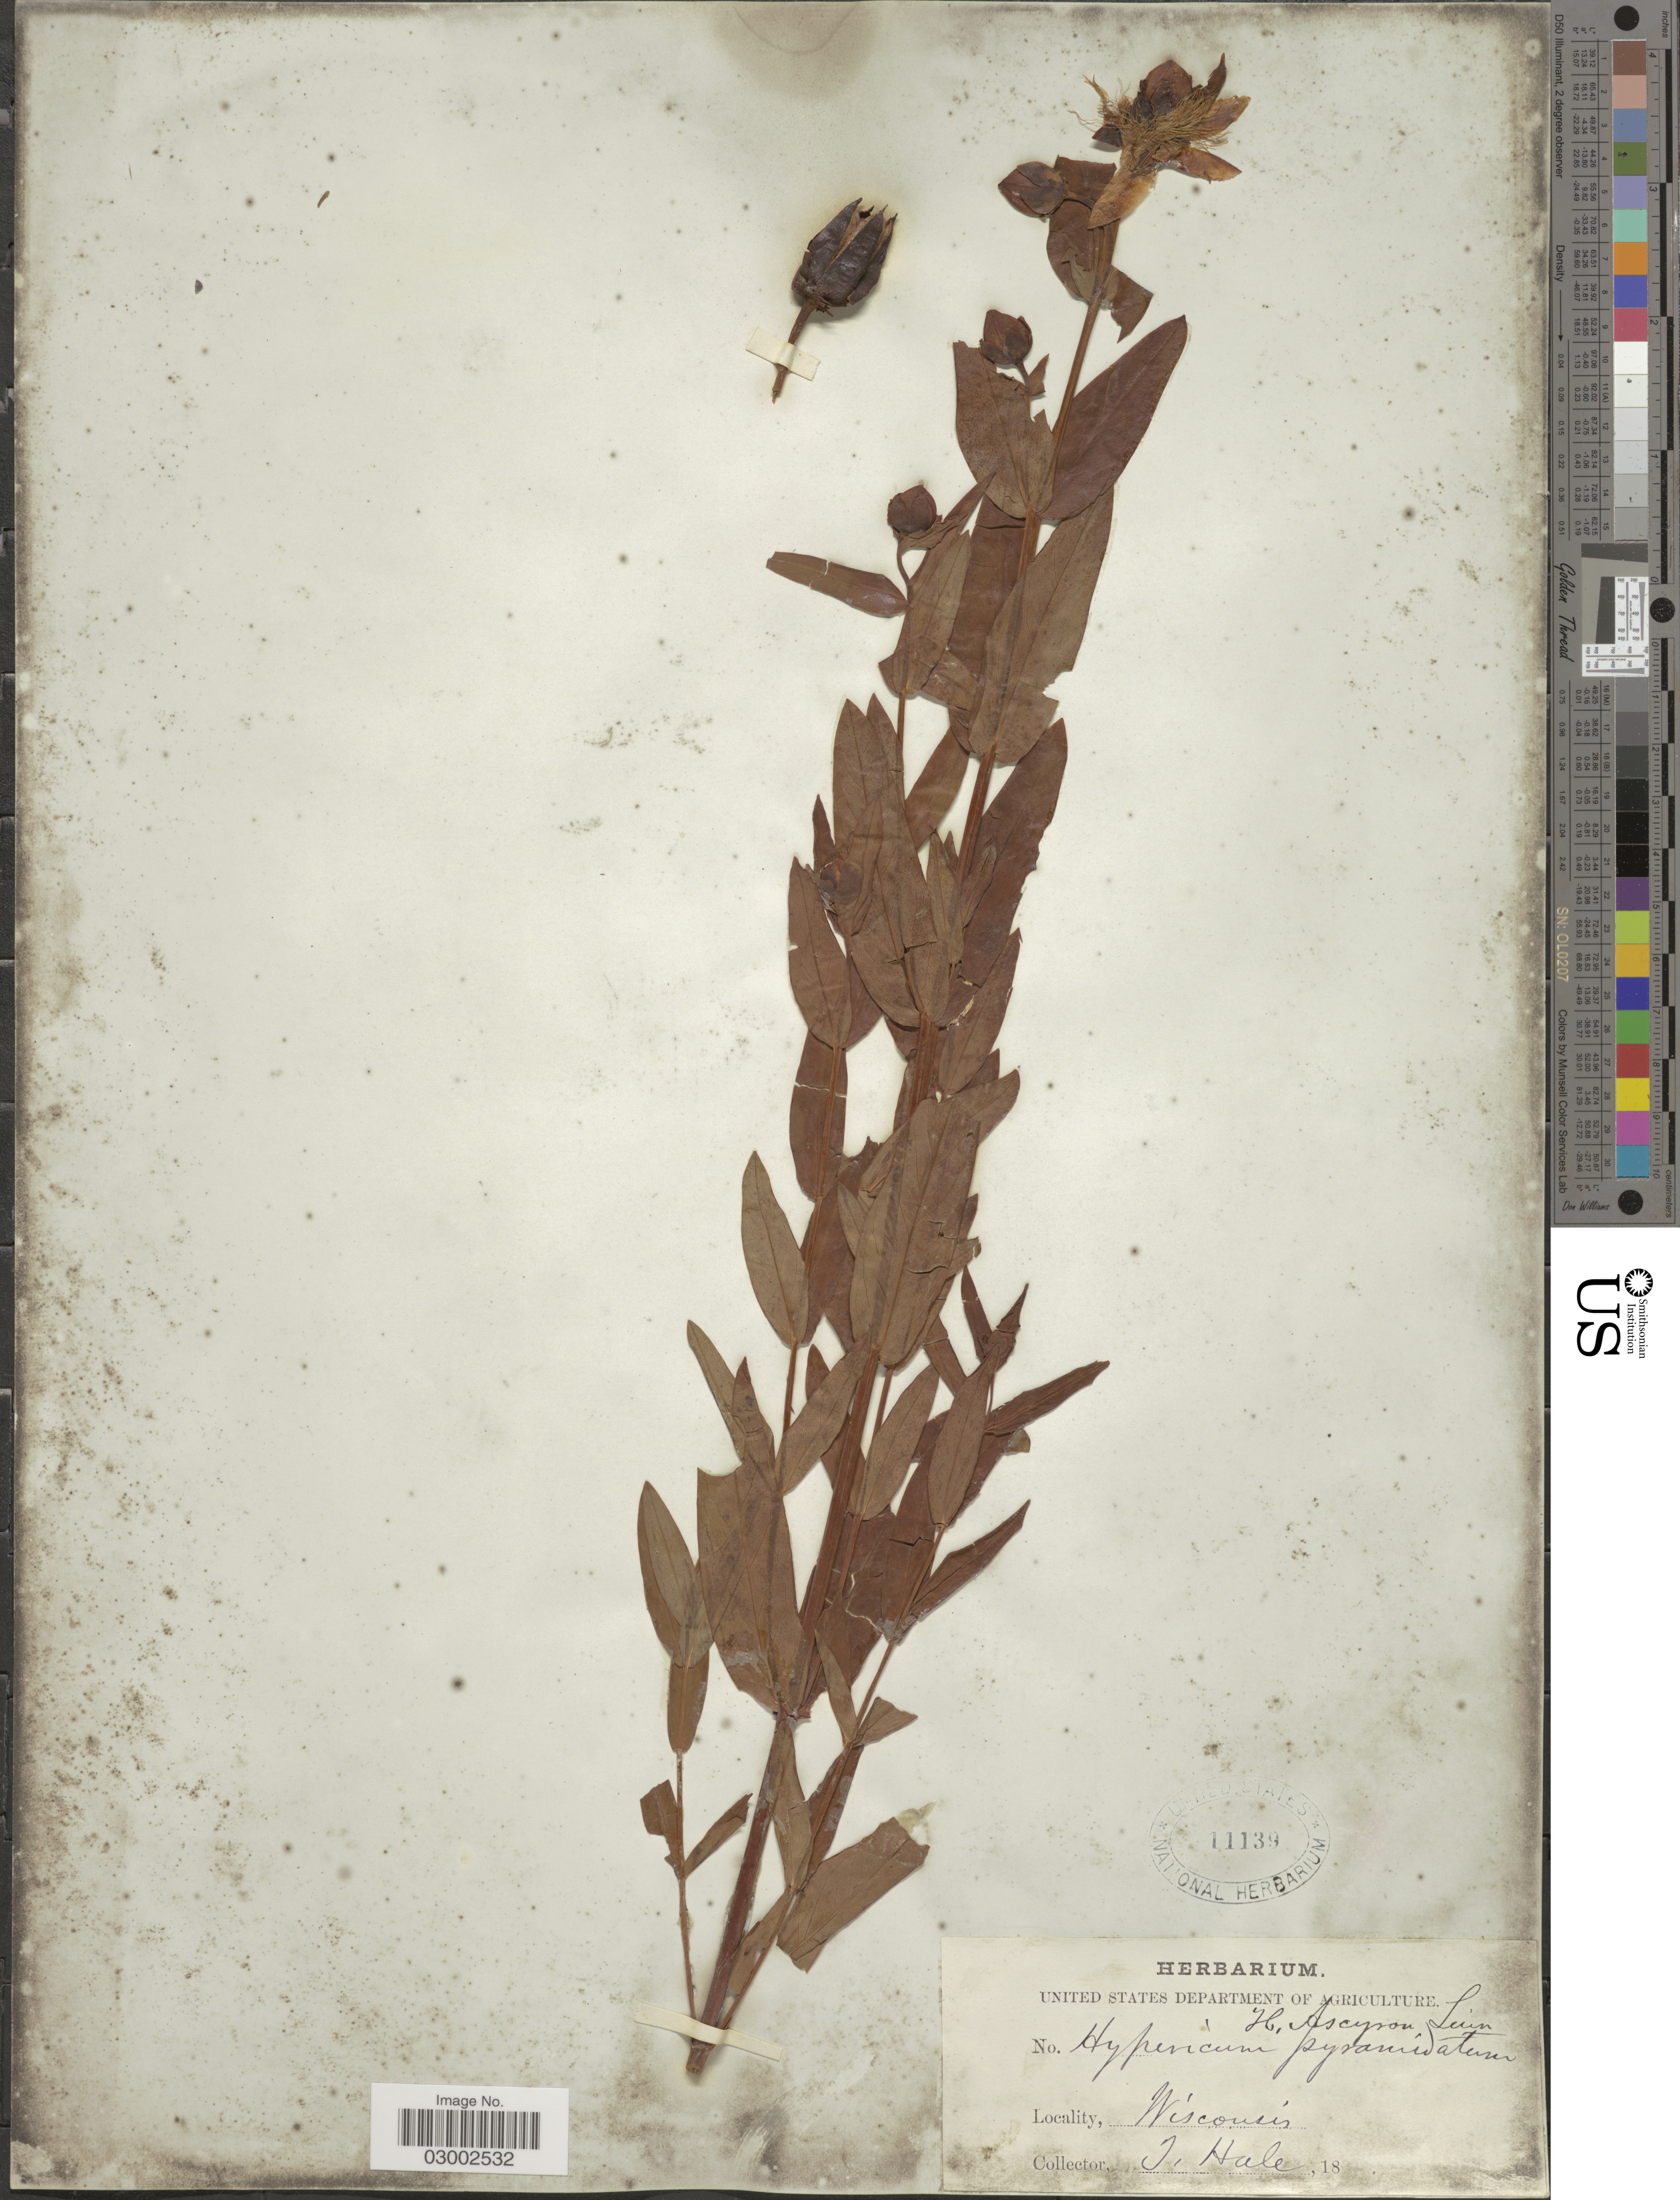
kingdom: Plantae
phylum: Tracheophyta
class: Magnoliopsida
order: Malpighiales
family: Hypericaceae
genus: Hypericum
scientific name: Hypericum ascyron subsp. pyramidatum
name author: (Aiton) N. Robson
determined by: Strong, Mark T., (BOT), Smithsonian Institution - National Museum of Natural History (UNITED STATES)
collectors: J. Hale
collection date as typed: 18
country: United States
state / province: Wisconsin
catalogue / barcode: US 11139